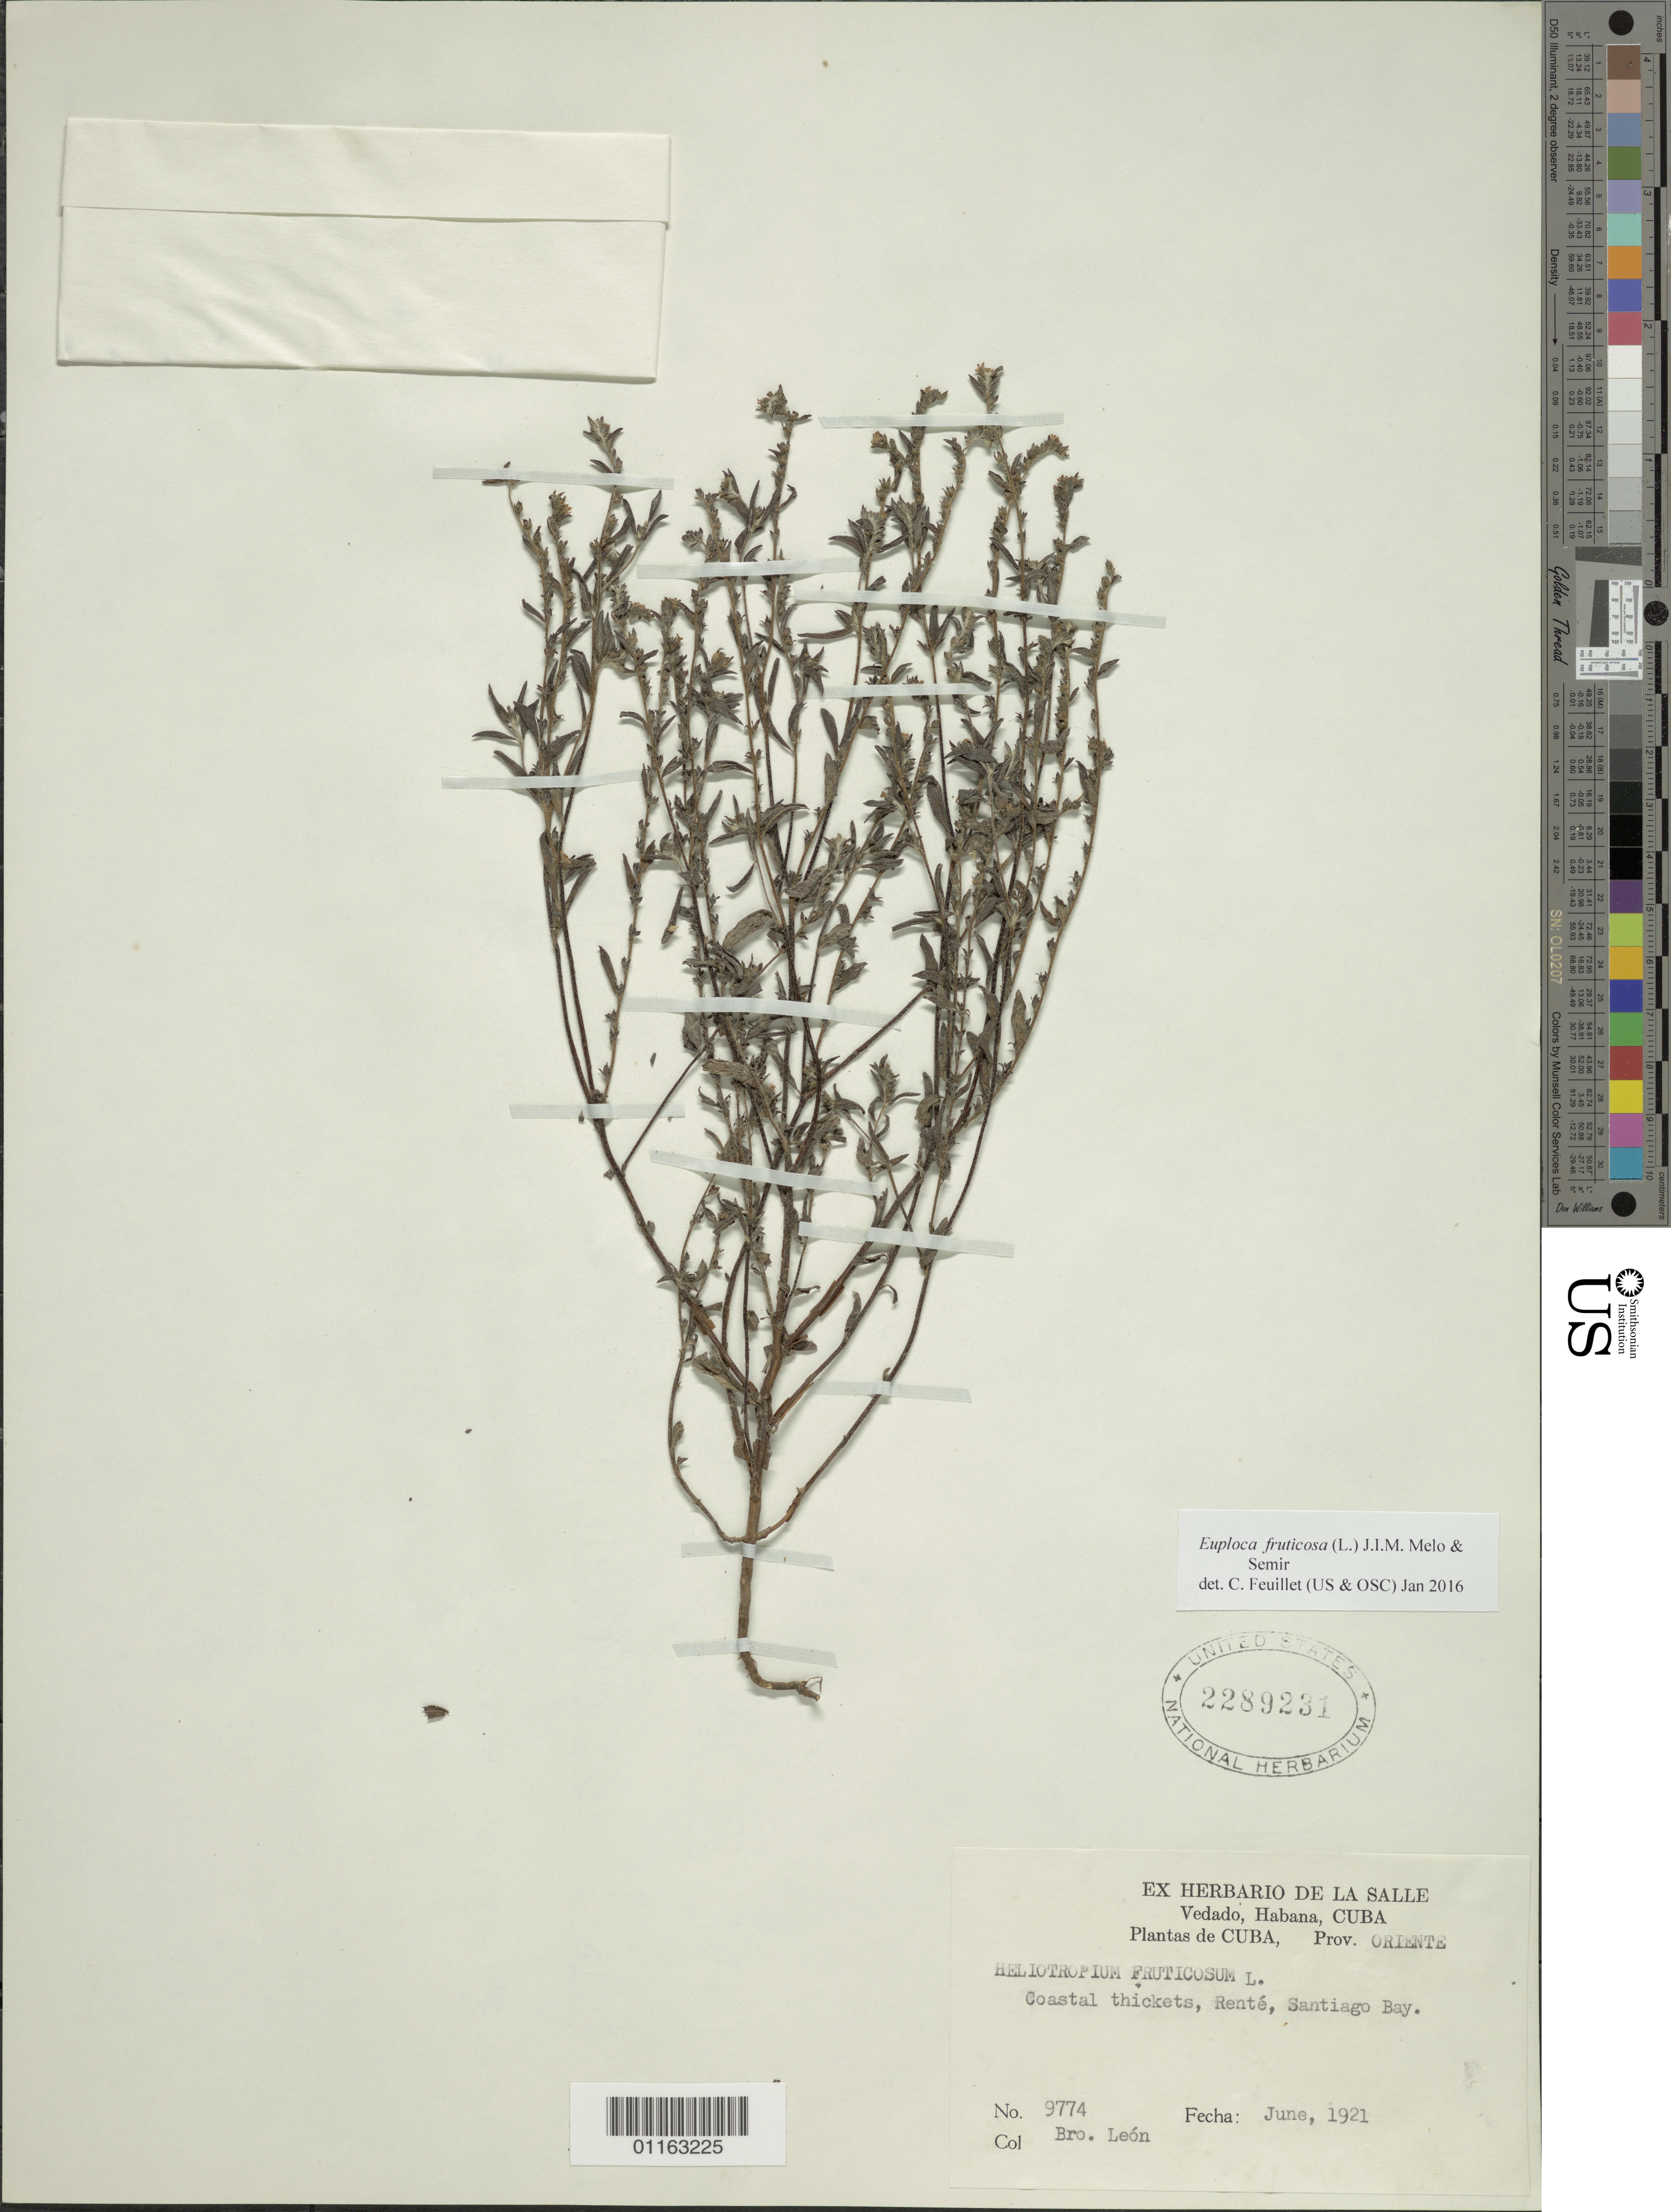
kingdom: Plantae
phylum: Tracheophyta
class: Magnoliopsida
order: Boraginales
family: Heliotropiaceae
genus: Euploca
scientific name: Euploca fruticosa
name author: (L.) J.I.M. Melo & Semir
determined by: Feuillet, C.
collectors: Bro. León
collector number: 9774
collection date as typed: Jun 1921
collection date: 1921-06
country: Cuba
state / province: Oriente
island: Cuba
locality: Renté, Santiago Bay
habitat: Coastal thickets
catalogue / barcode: US 2289231